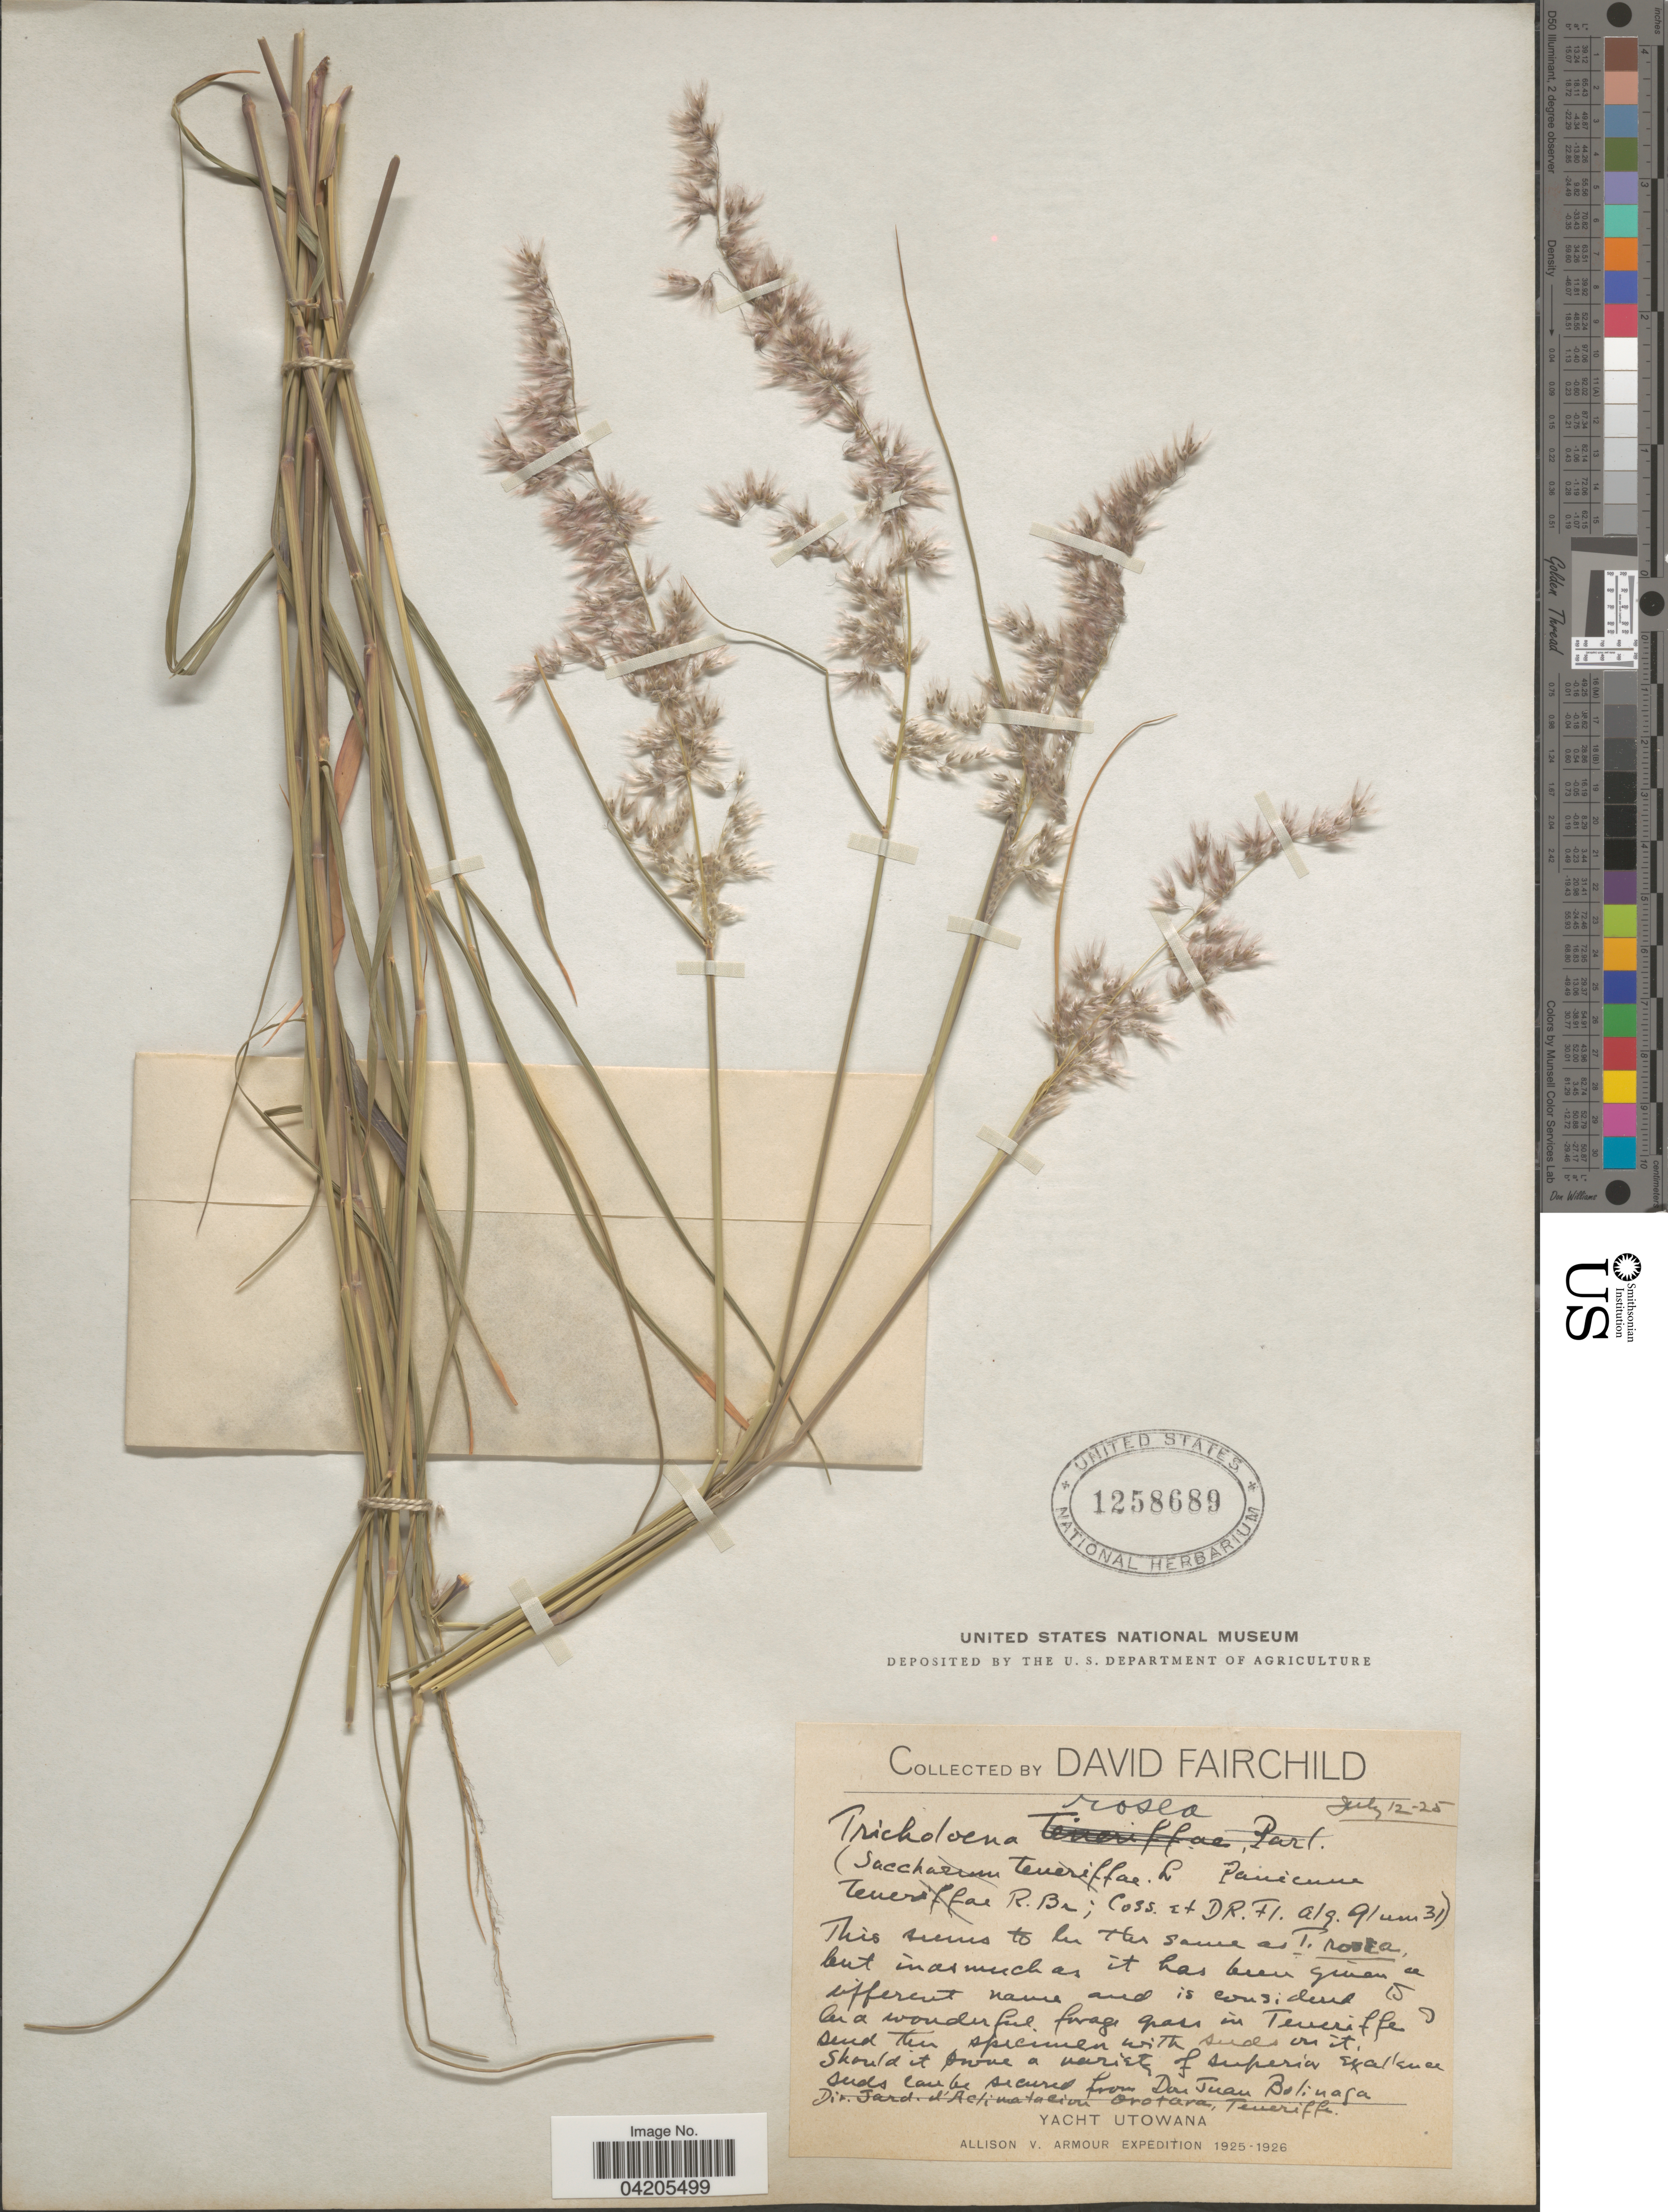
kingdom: Plantae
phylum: Tracheophyta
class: Liliopsida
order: Poales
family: Poaceae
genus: Melinis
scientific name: Melinis repens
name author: (Willd.) Zizka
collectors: D. Fairchild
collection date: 1925-07-12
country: Spain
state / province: Canarias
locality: Dit [interpreted]. Jard. d'Aclimatacion Orotava, Teneriffe. Allison V. Armour Expedition 1925-1926.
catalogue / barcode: US 1258689